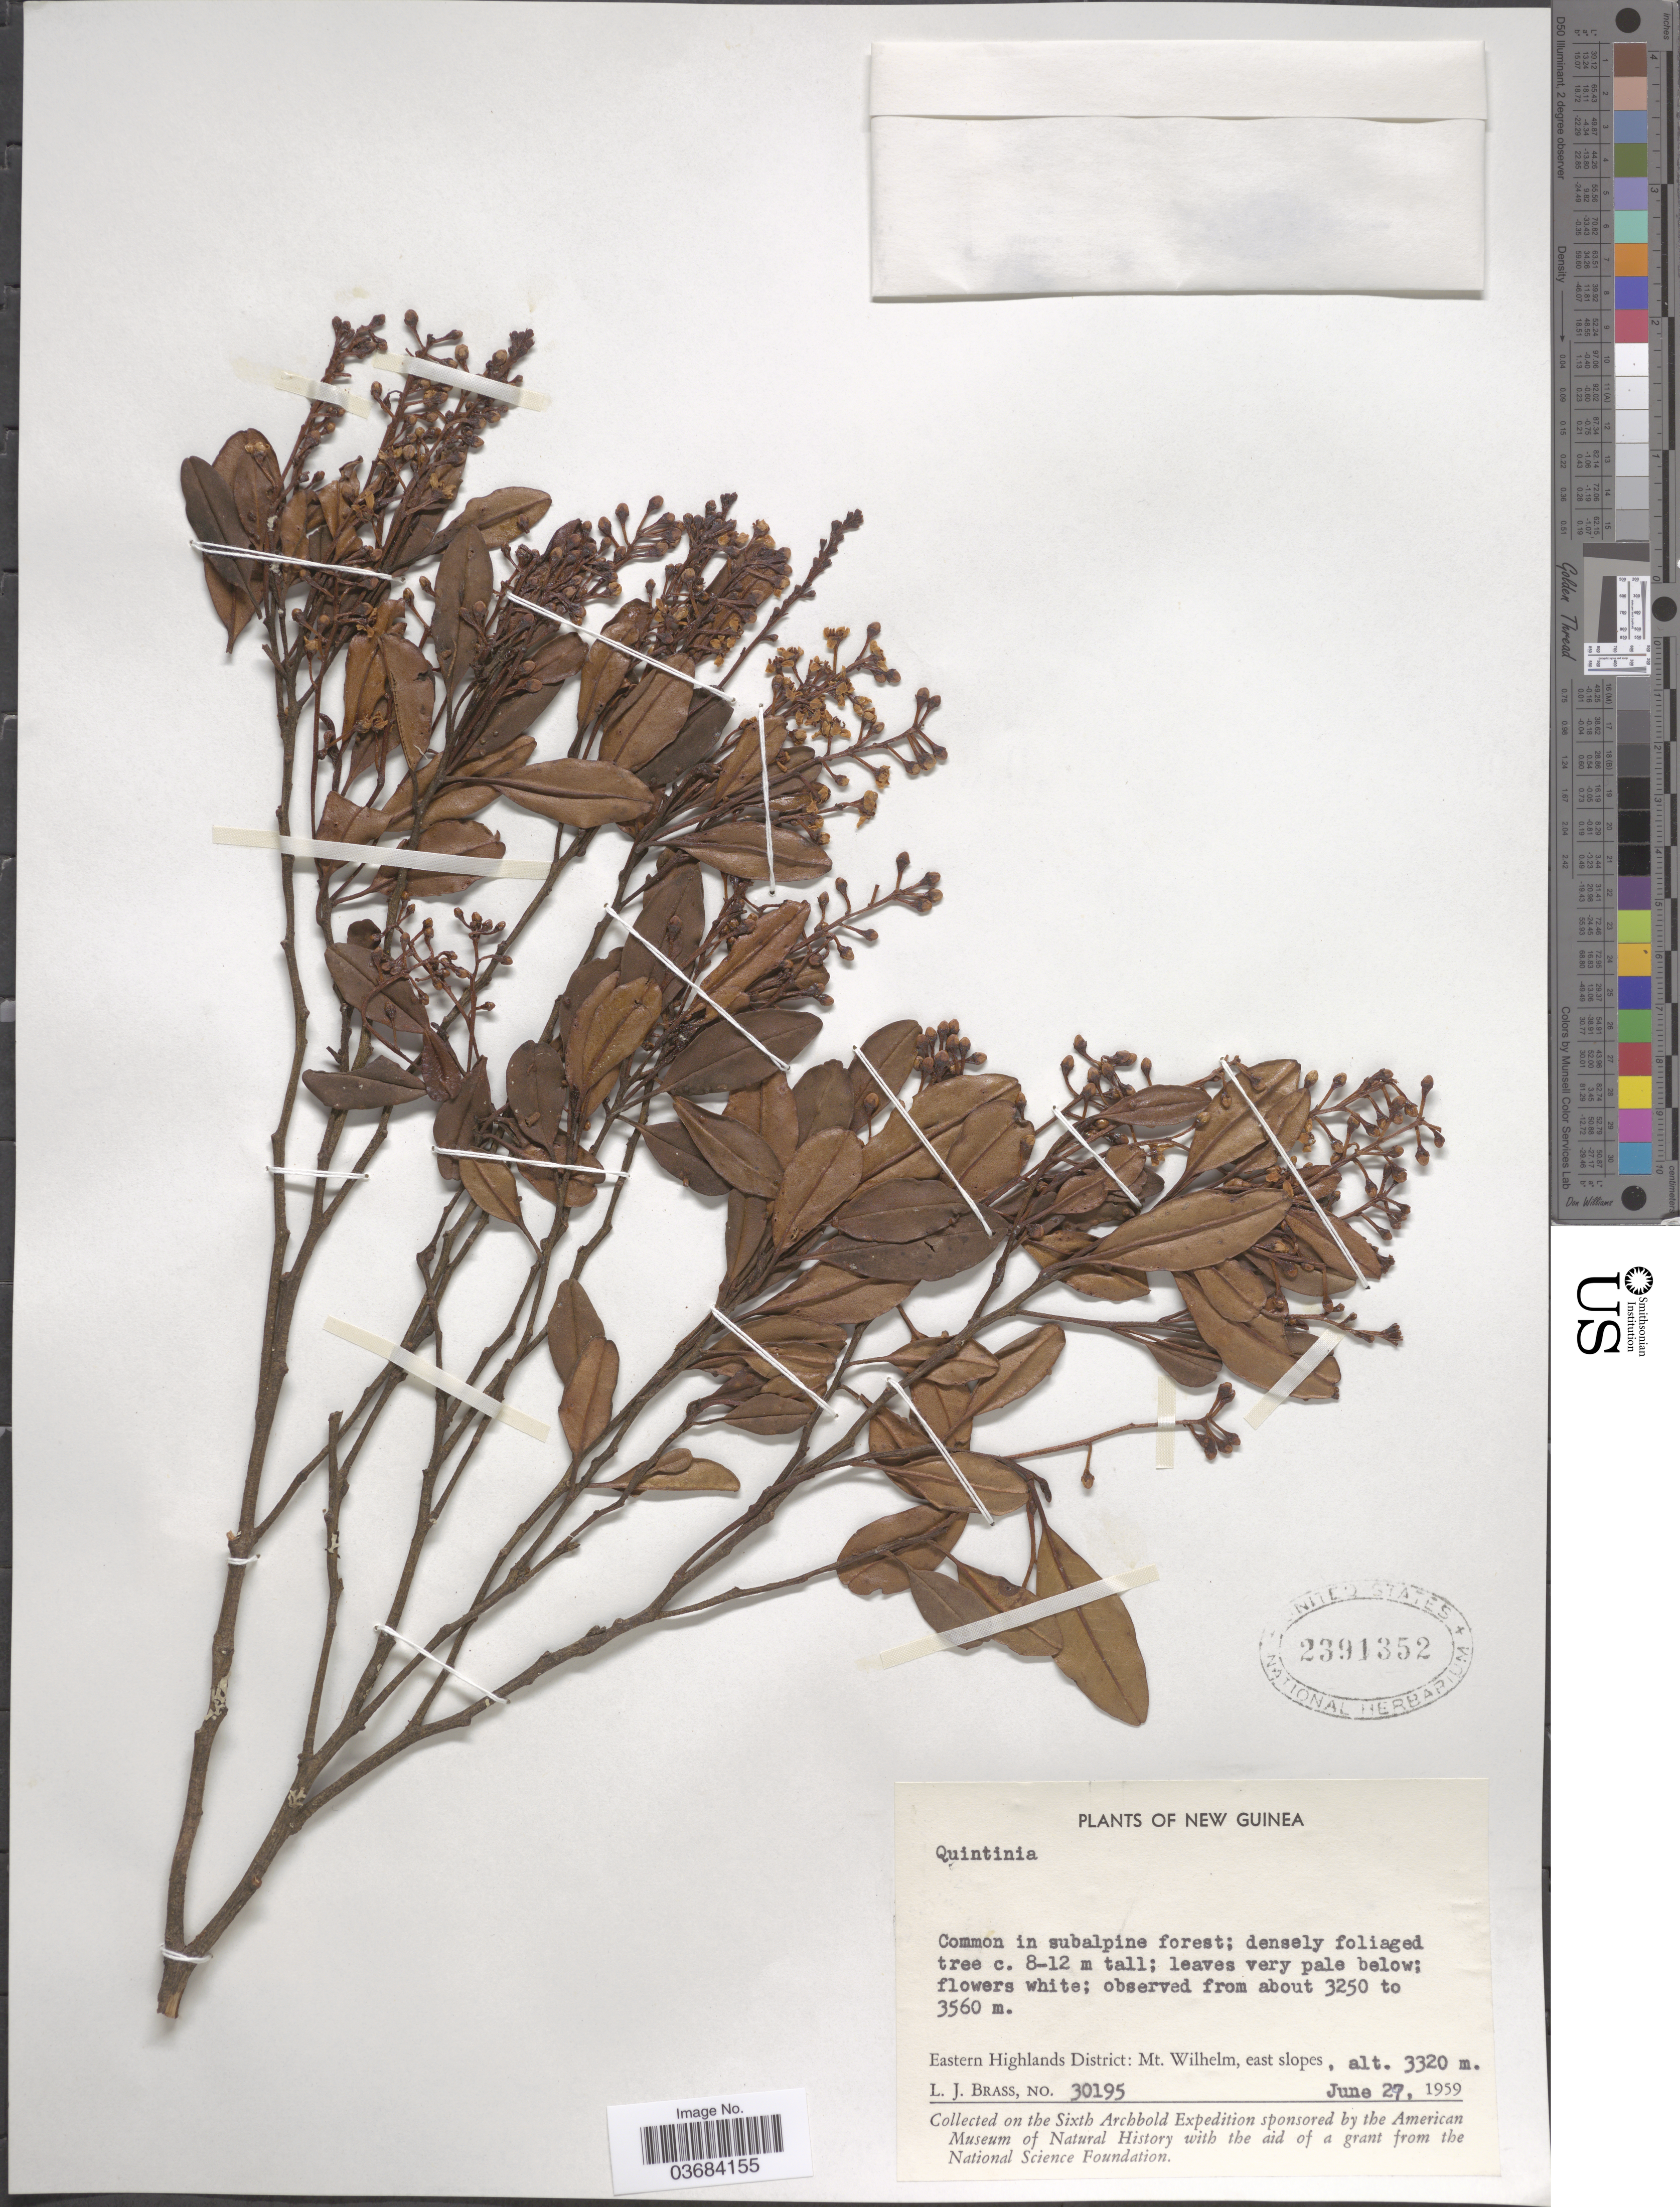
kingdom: Plantae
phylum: Tracheophyta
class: Magnoliopsida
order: Paracryphiales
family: Paracryphiaceae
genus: Quintinia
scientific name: Quintinia sp.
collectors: L. J. Brass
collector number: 30195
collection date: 1959-06-27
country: Papua New Guinea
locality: New Guinea. Eastern Highlands District: Mt. Wilhelm, east slopes. Sixth Archbold Expedition.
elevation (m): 3320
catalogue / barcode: US 2391352